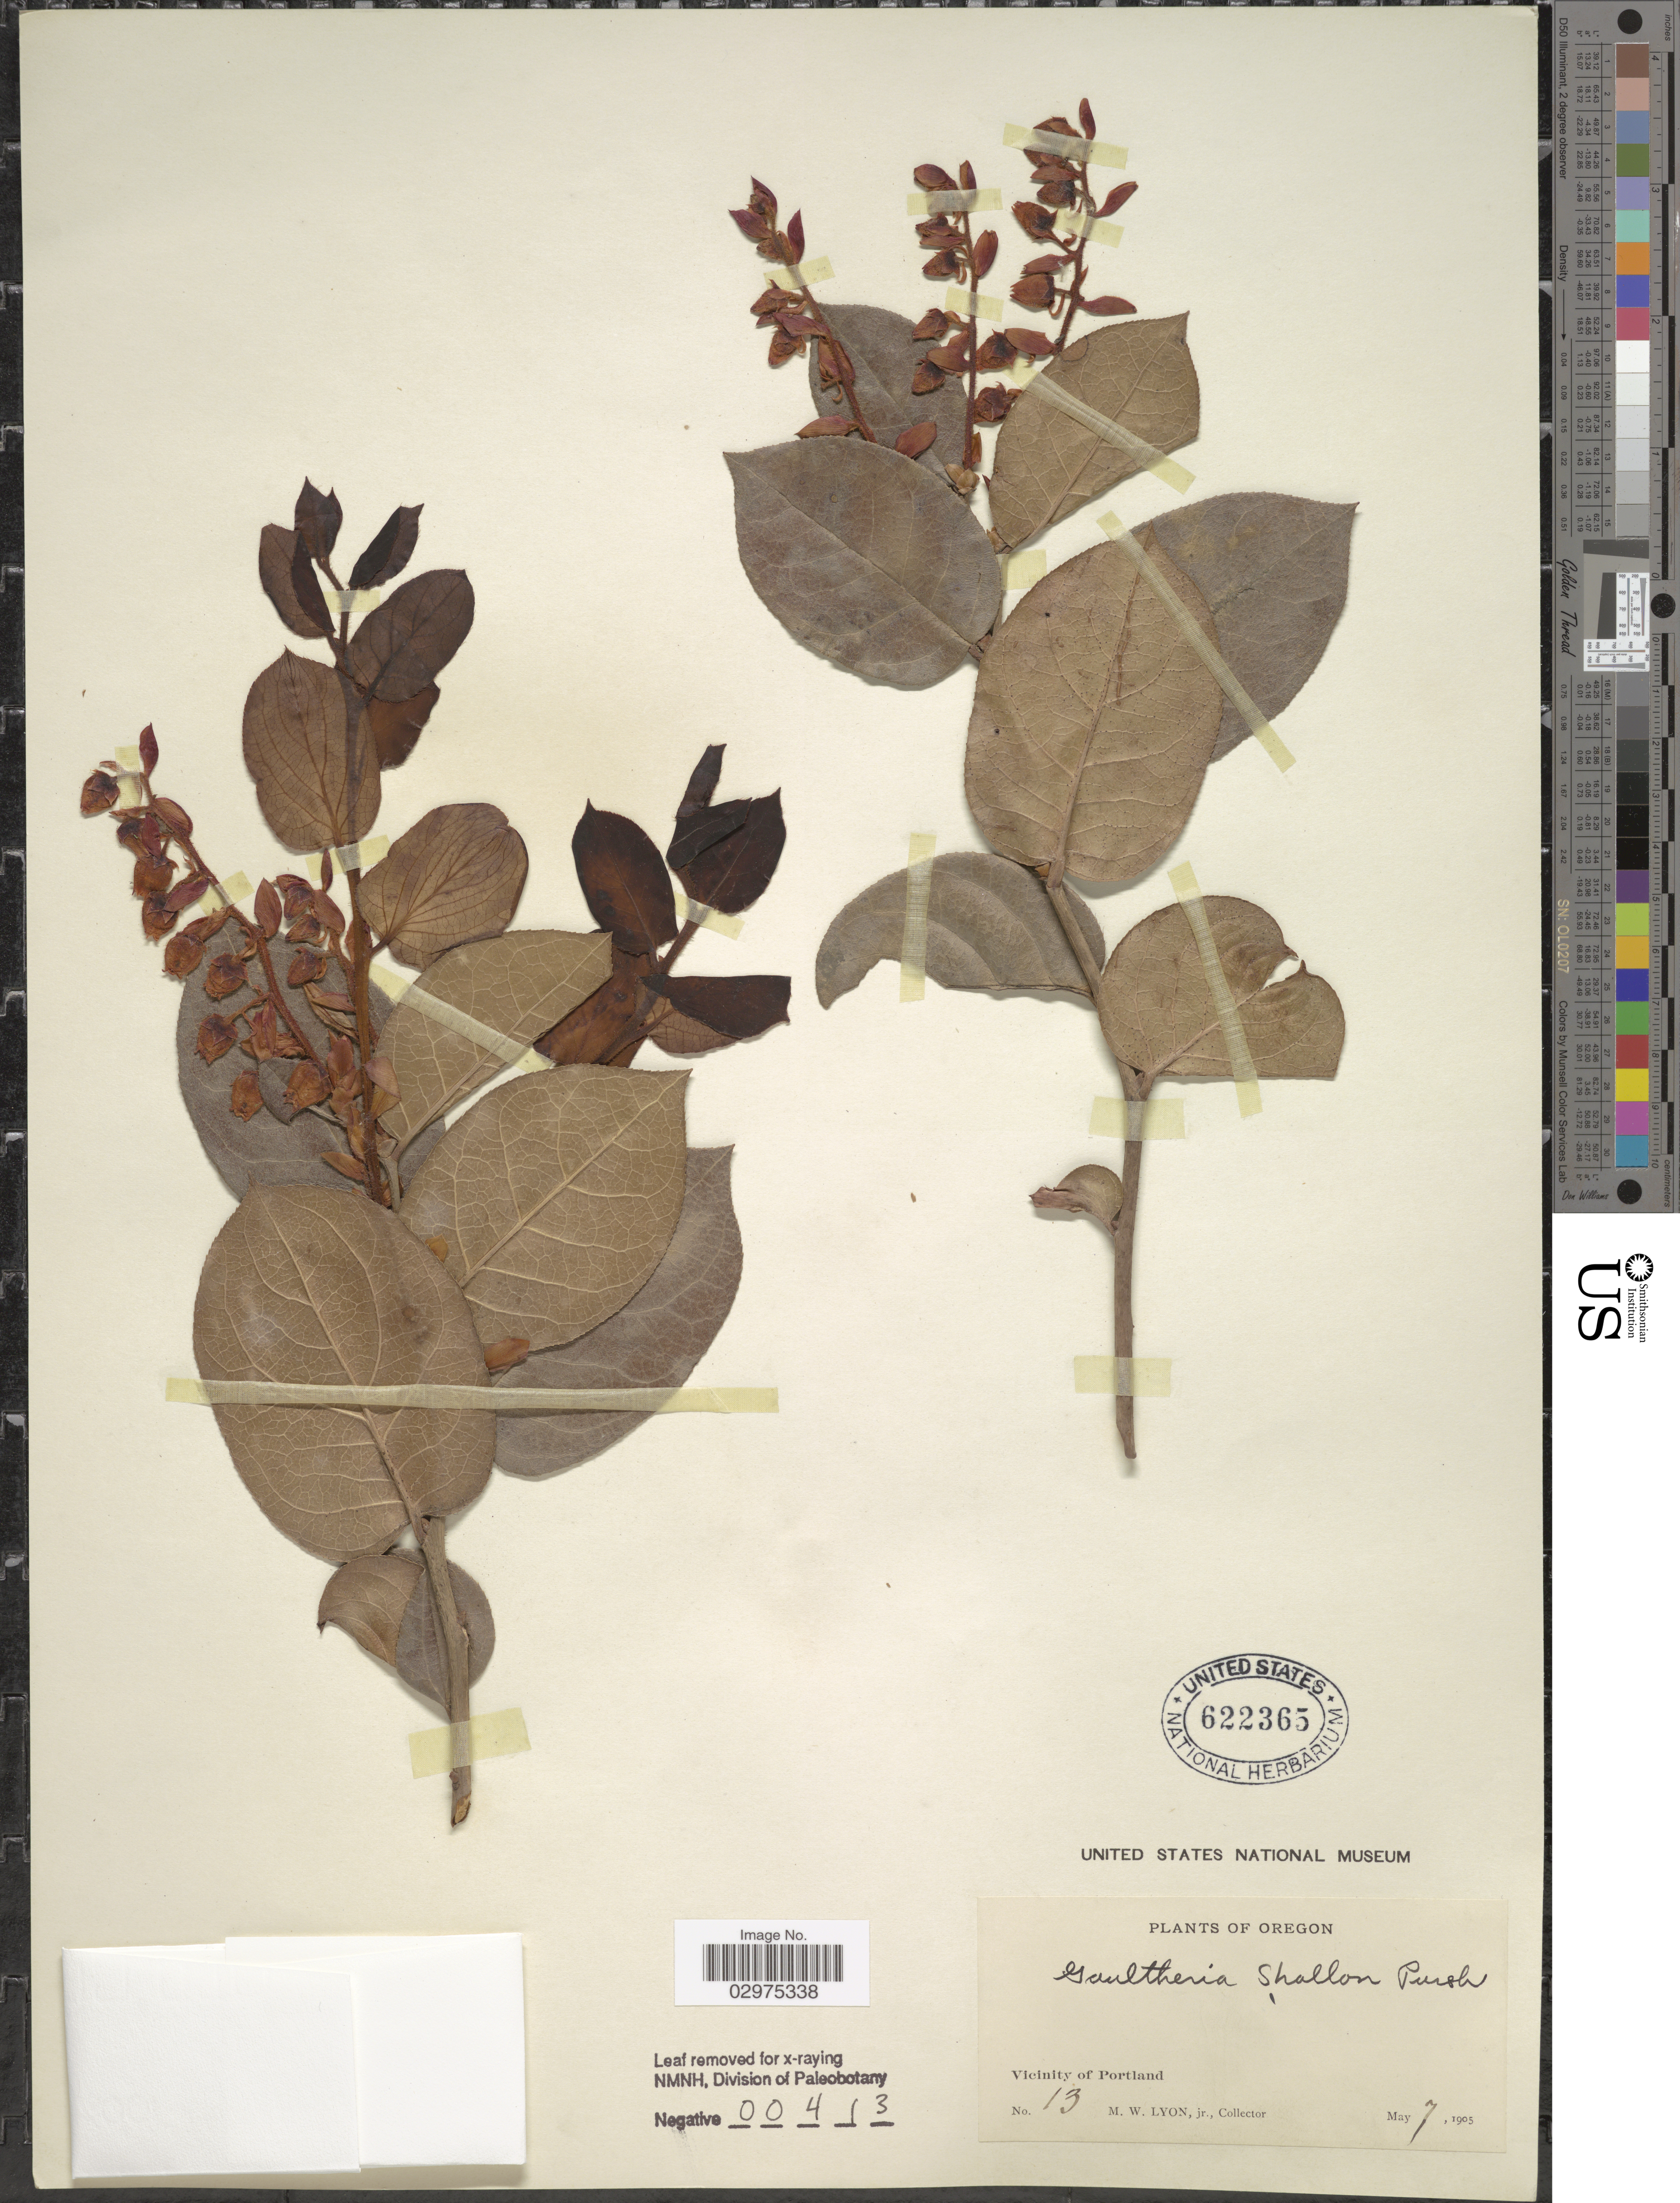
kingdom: Plantae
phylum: Tracheophyta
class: Magnoliopsida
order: Ericales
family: Ericaceae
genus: Gaultheria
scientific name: Gaultheria shallon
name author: Pursh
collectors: M. Lyon Jr.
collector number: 13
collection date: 1905-05-07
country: United States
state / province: Oregon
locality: Vicinity of Portland.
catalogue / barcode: US 622365